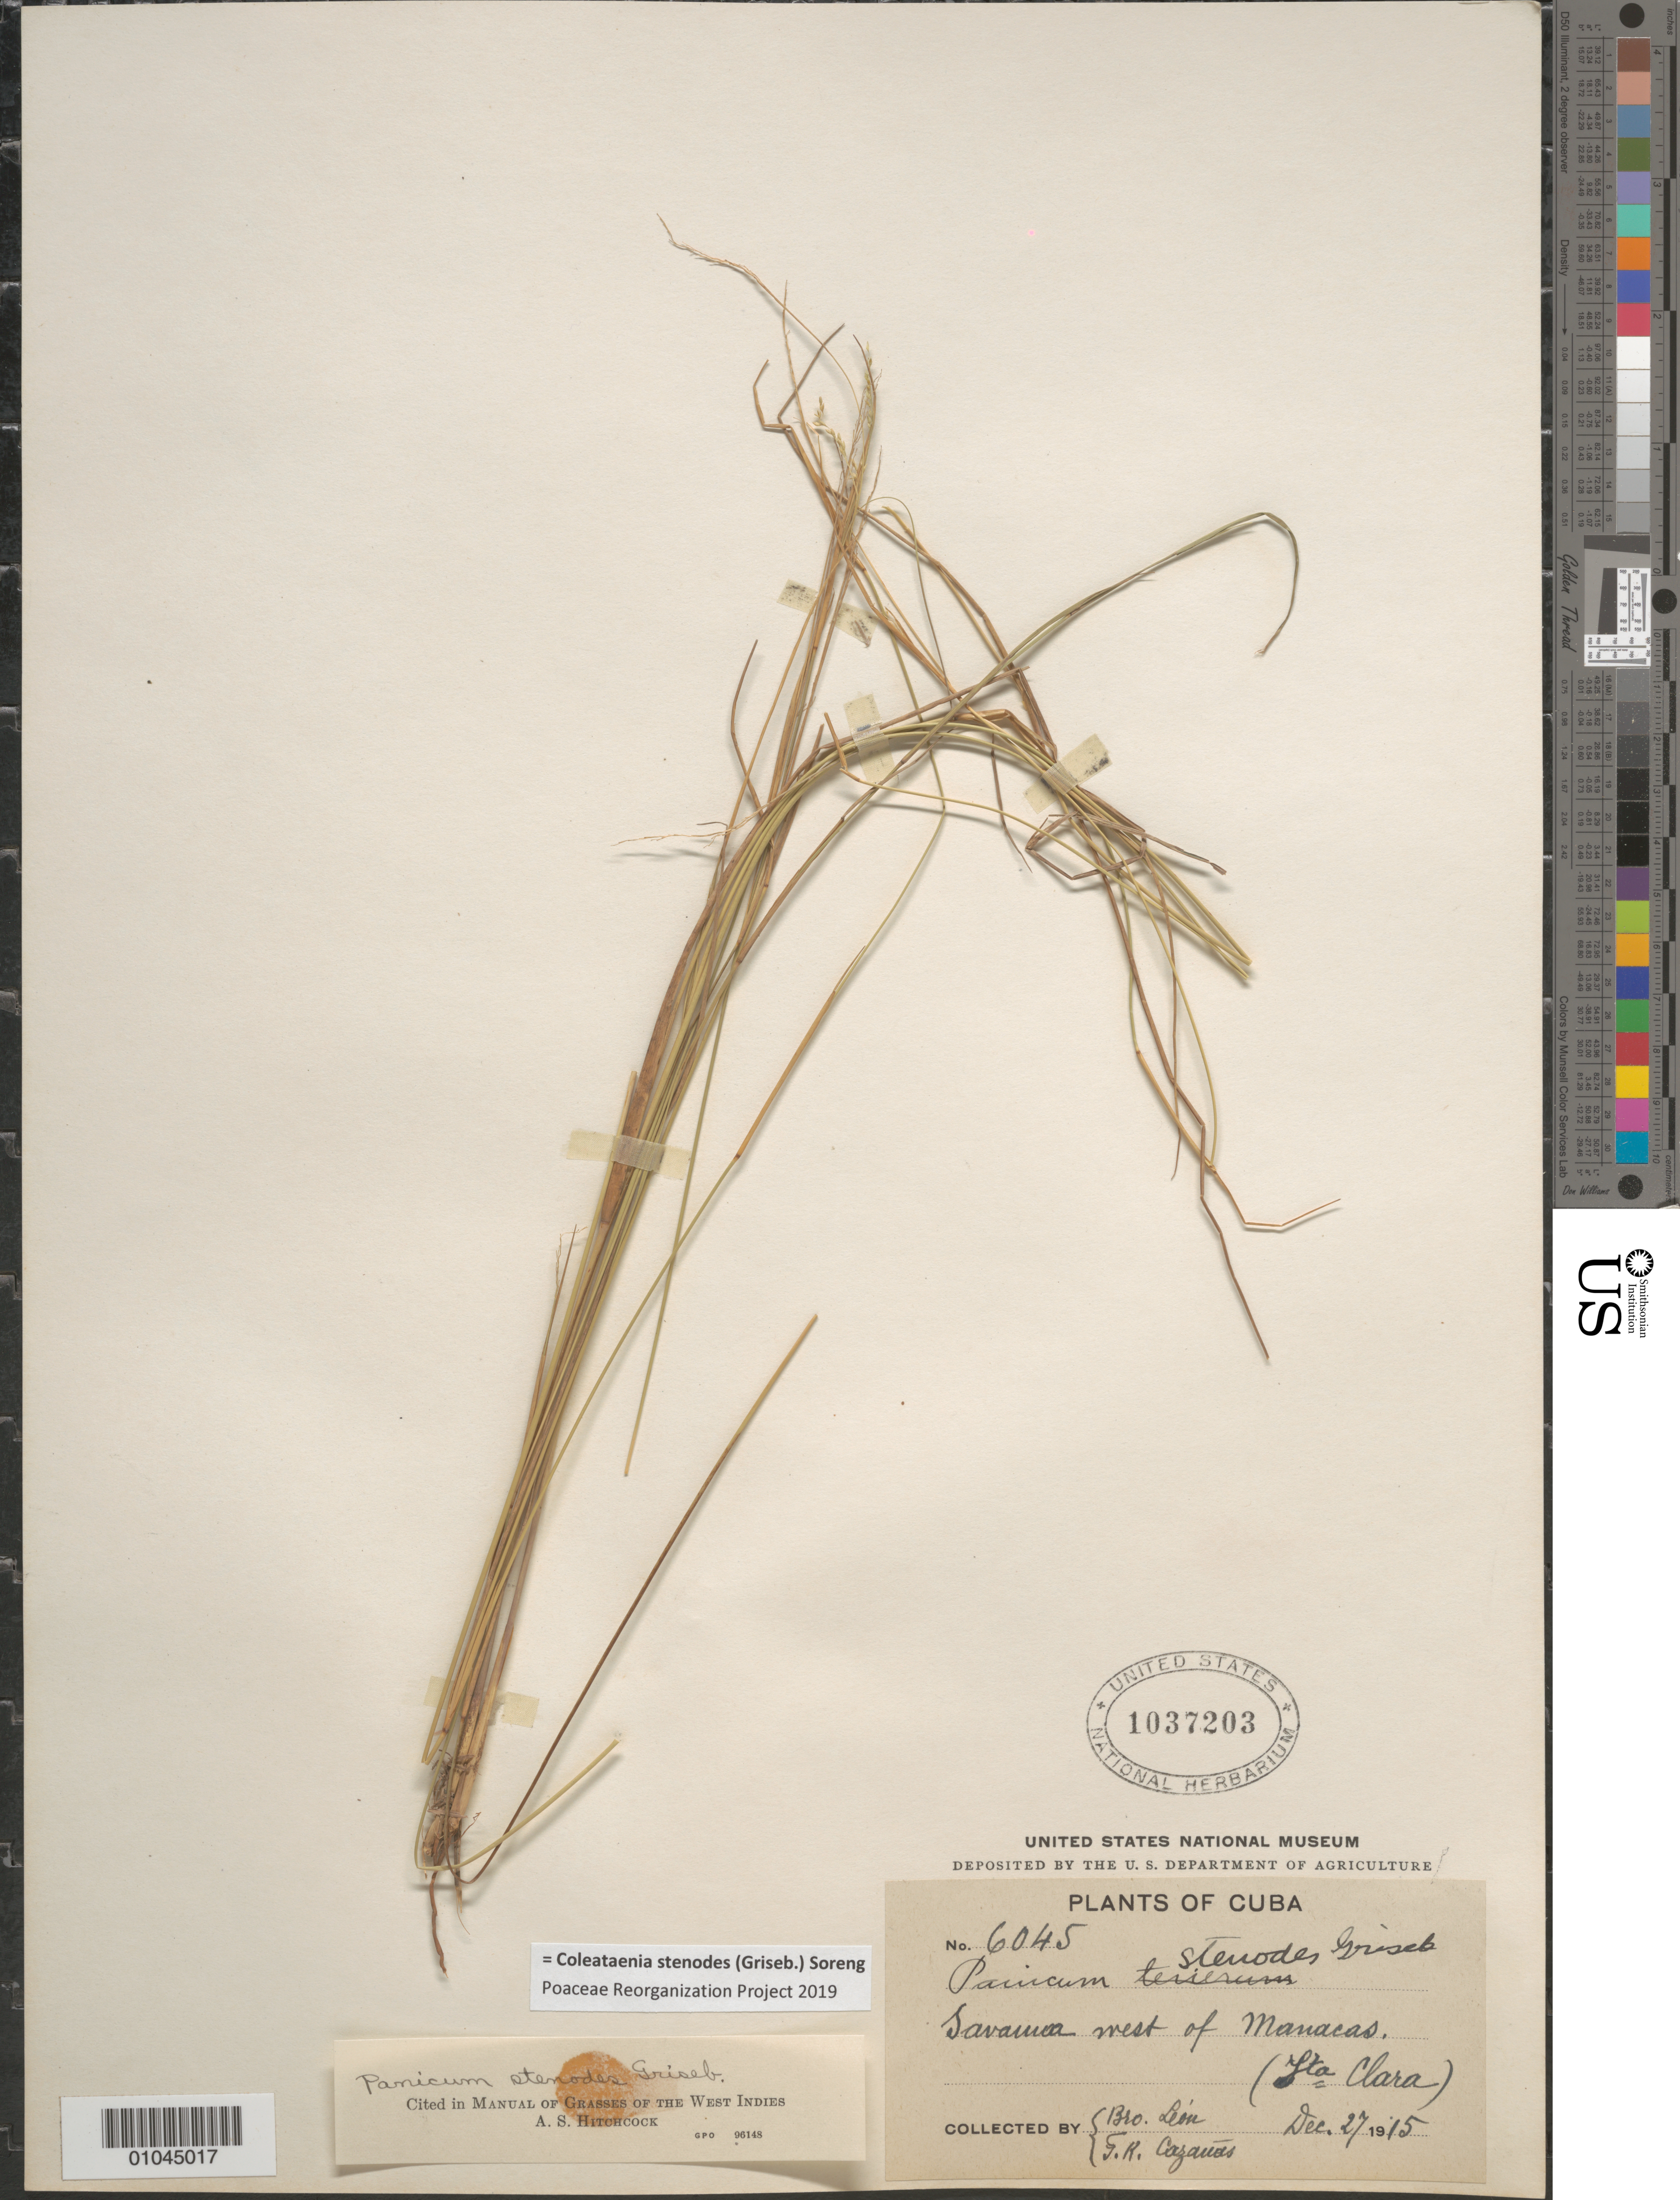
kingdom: Plantae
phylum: Tracheophyta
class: Liliopsida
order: Poales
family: Poaceae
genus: Panicum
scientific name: Panicum stenodes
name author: Griseb.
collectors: Bro. León & F. Cazauas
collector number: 6045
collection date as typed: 27 Dec 1915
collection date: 1915-12-27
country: Cuba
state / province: Villa Clara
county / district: Santa Clara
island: Cuba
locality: Savanna W of Manacas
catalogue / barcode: US 1037203